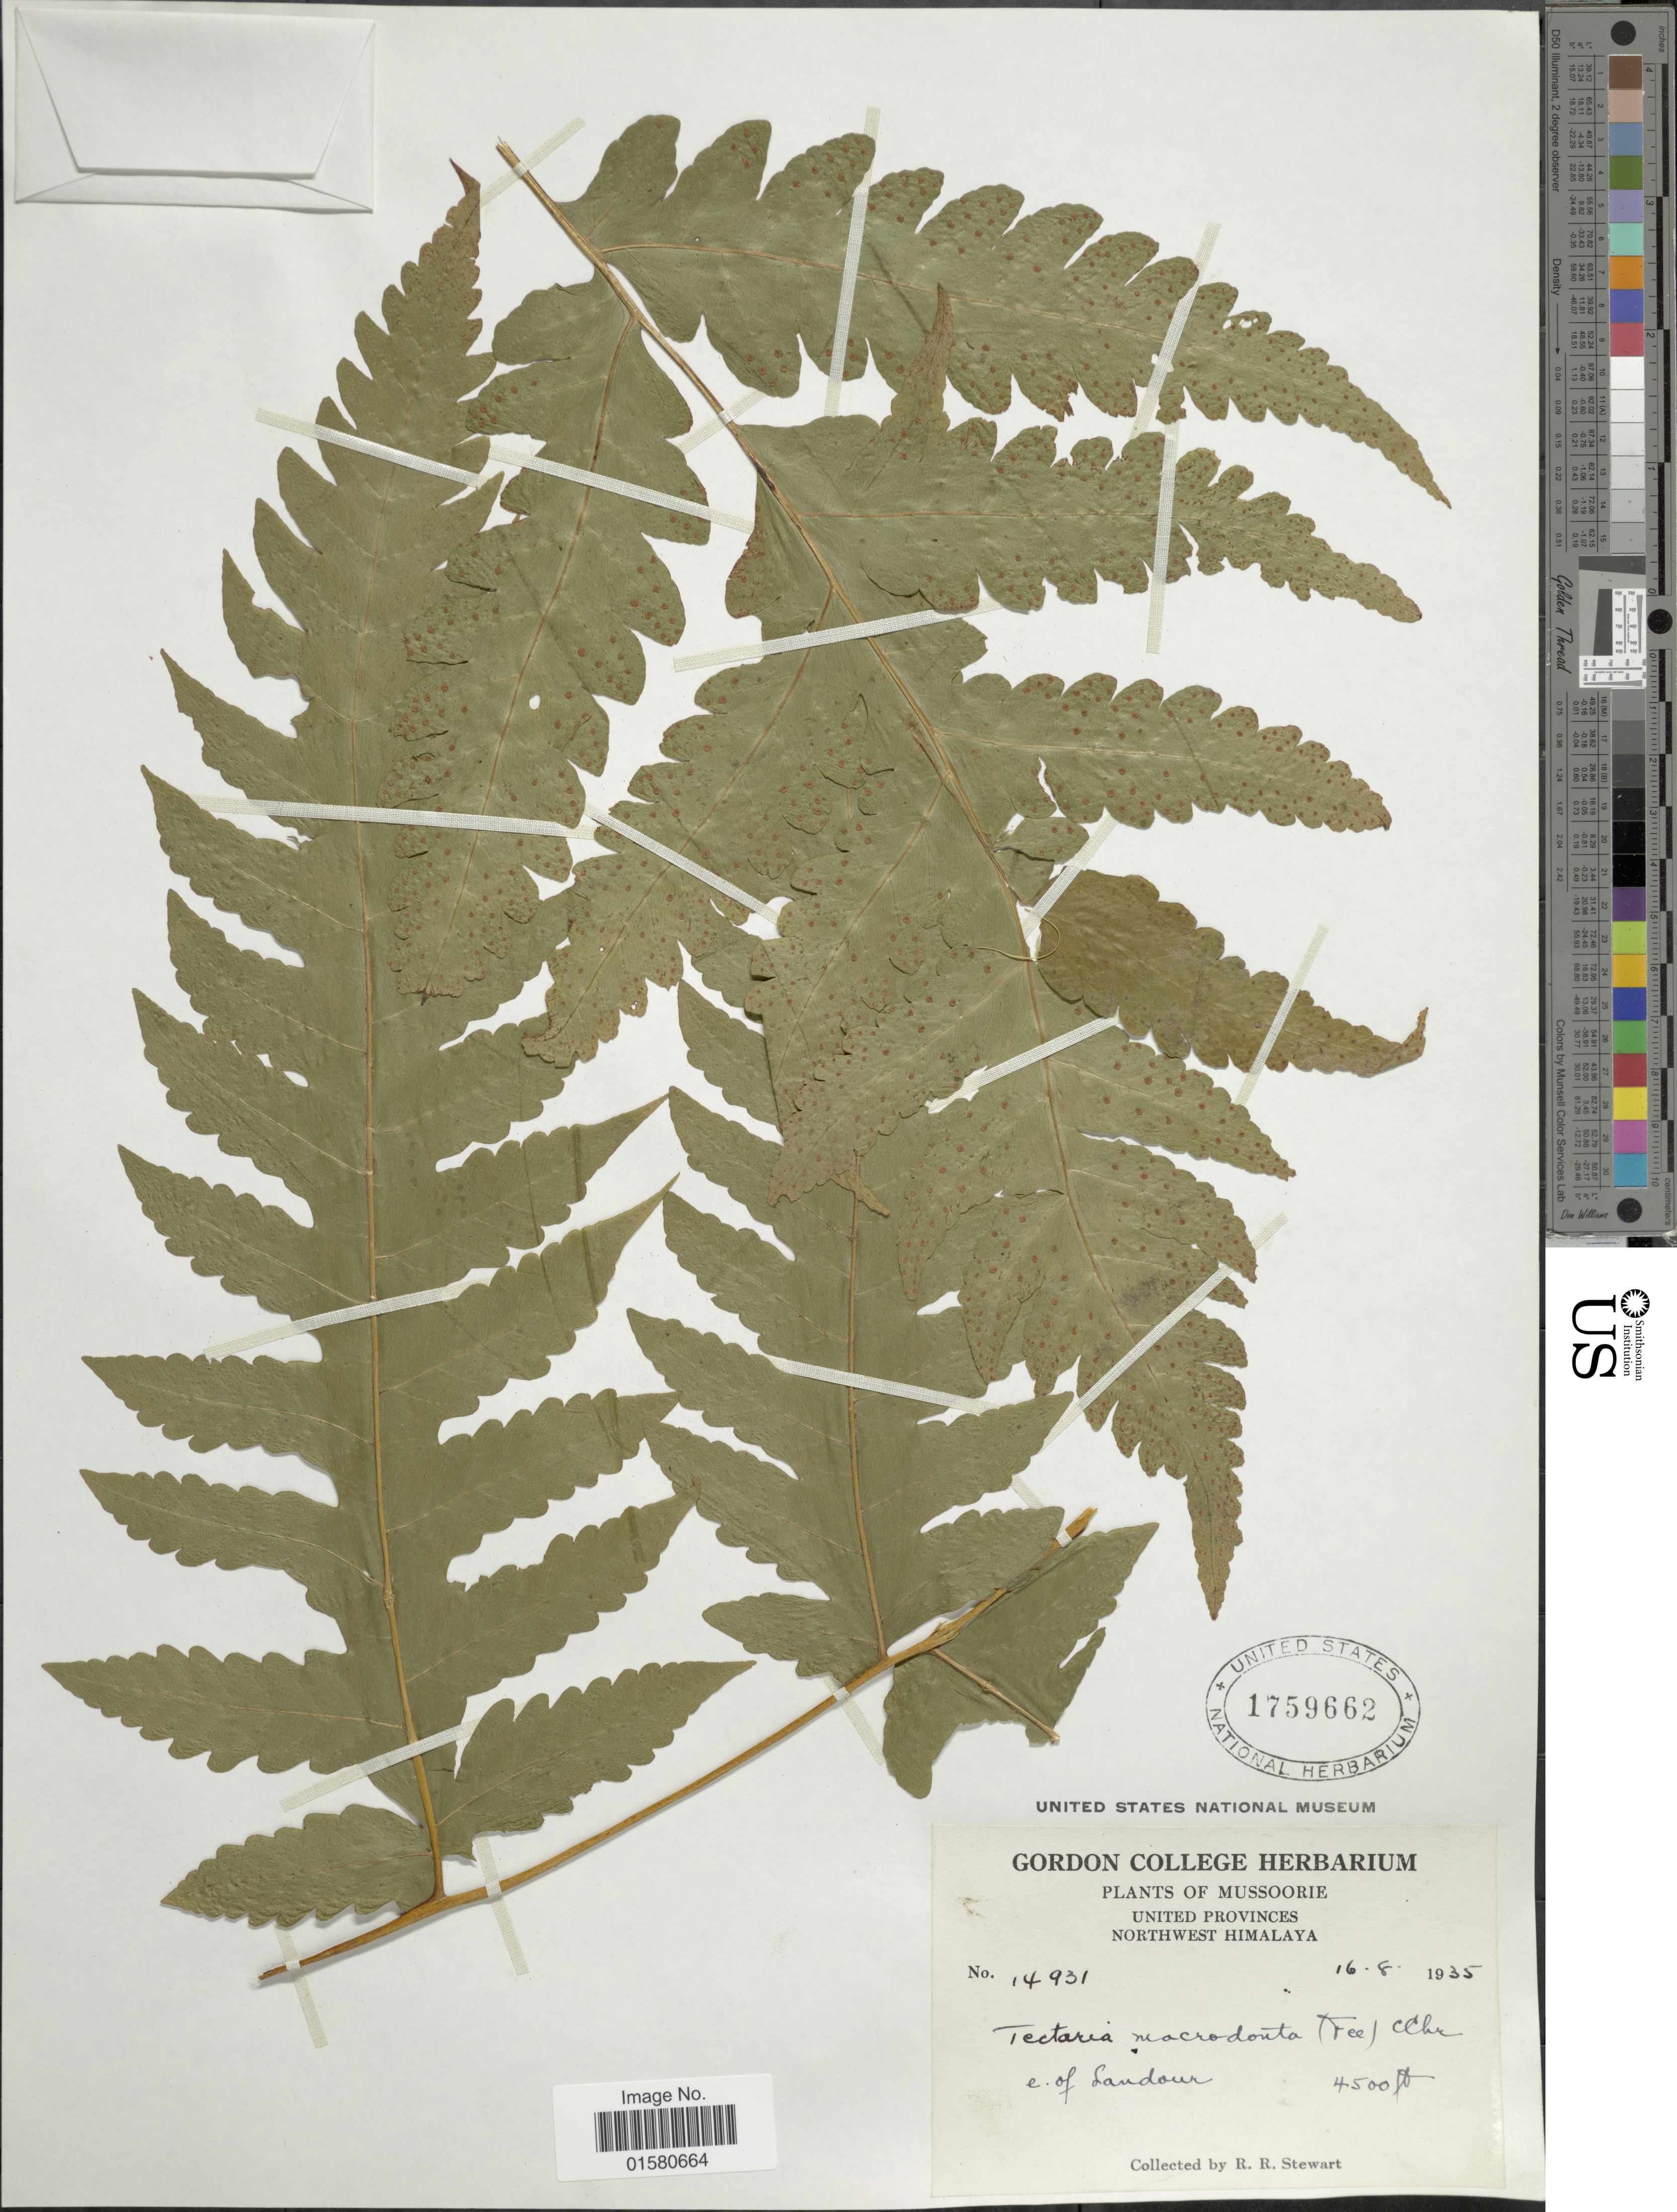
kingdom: Plantae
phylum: Tracheophyta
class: Polypodiopsida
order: Polypodiales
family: Tectariaceae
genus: Tectaria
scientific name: Tectaria sp.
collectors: R. R. Stewart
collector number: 14931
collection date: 1935-08-16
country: India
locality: Mussoorie United Provinces, Northwest Himalaya. E. of Landour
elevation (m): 1372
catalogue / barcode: US 1759662